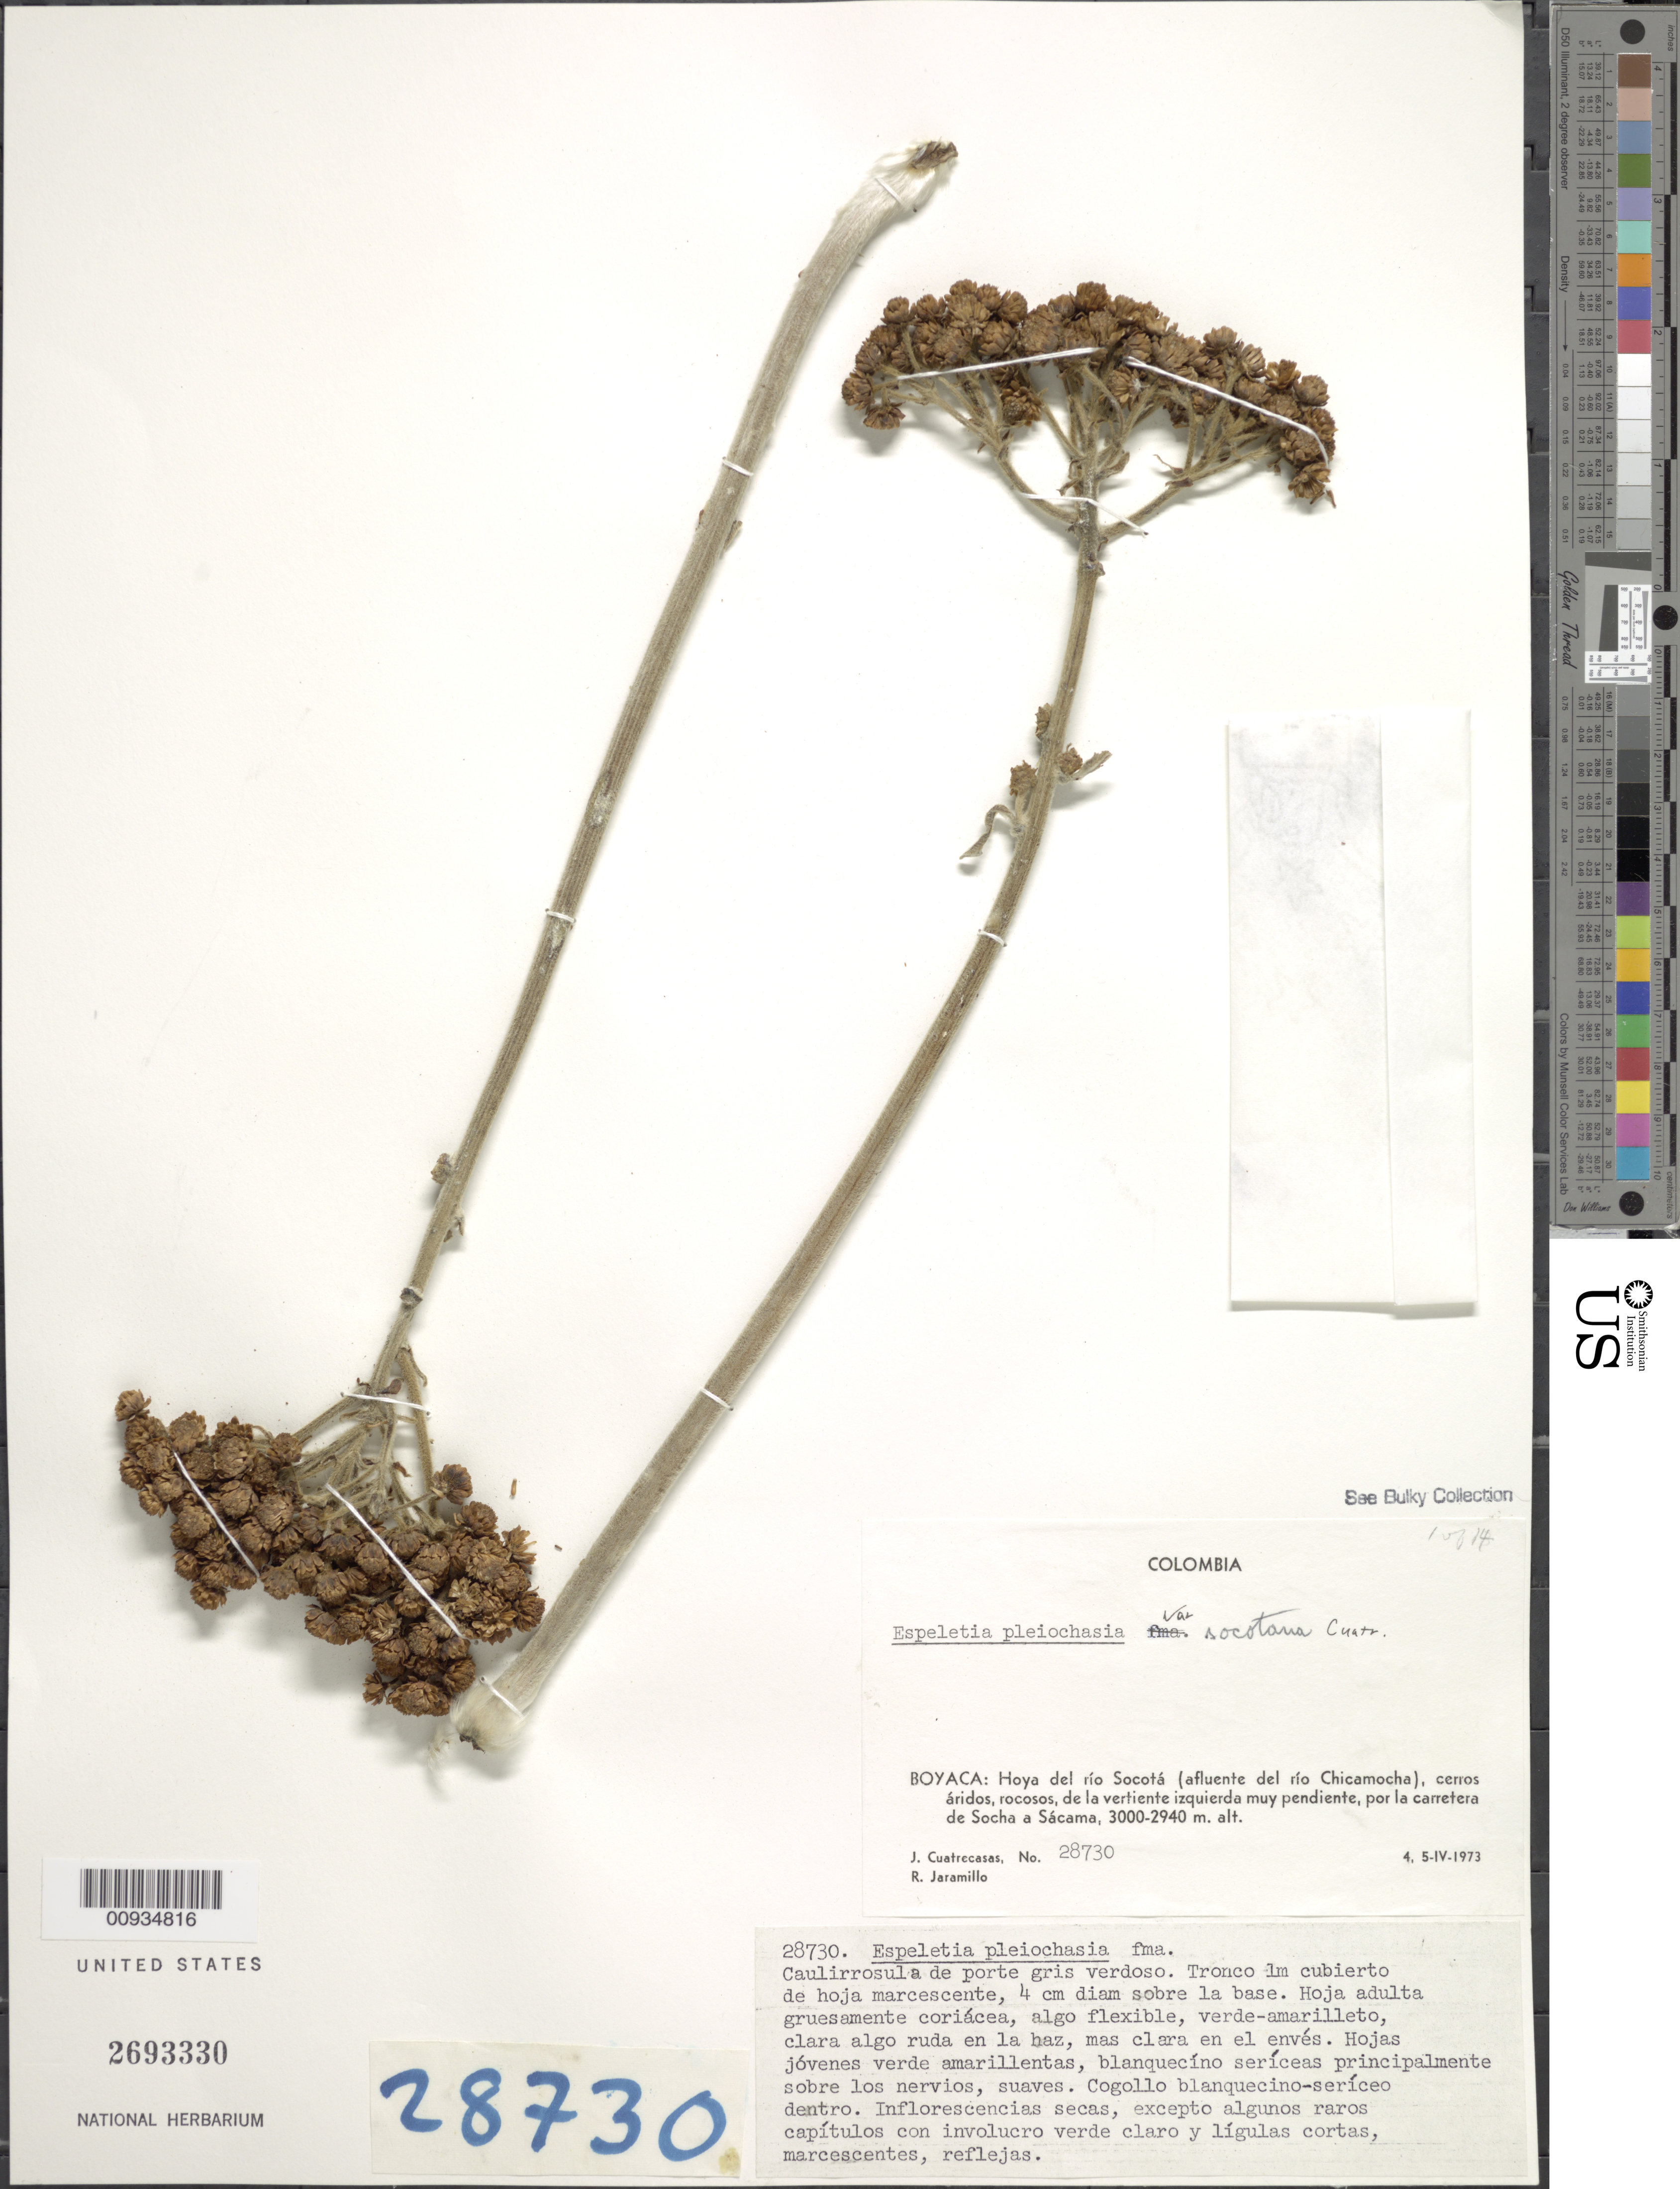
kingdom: Plantae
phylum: Tracheophyta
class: Magnoliopsida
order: Asterales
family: Asteraceae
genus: Espeletiopsis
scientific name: Espeletiopsis pleichasia var. socotana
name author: Cuatrec.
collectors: J. Cuatrecasas & R. Jaramillo M.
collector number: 28730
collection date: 1973-04-04/1973-04-05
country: Colombia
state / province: Boyacá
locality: Hoya del rio Socota (afluente del rio Chicamocha), por la carretera de Socha a Sacama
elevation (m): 2940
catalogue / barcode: US 2693330